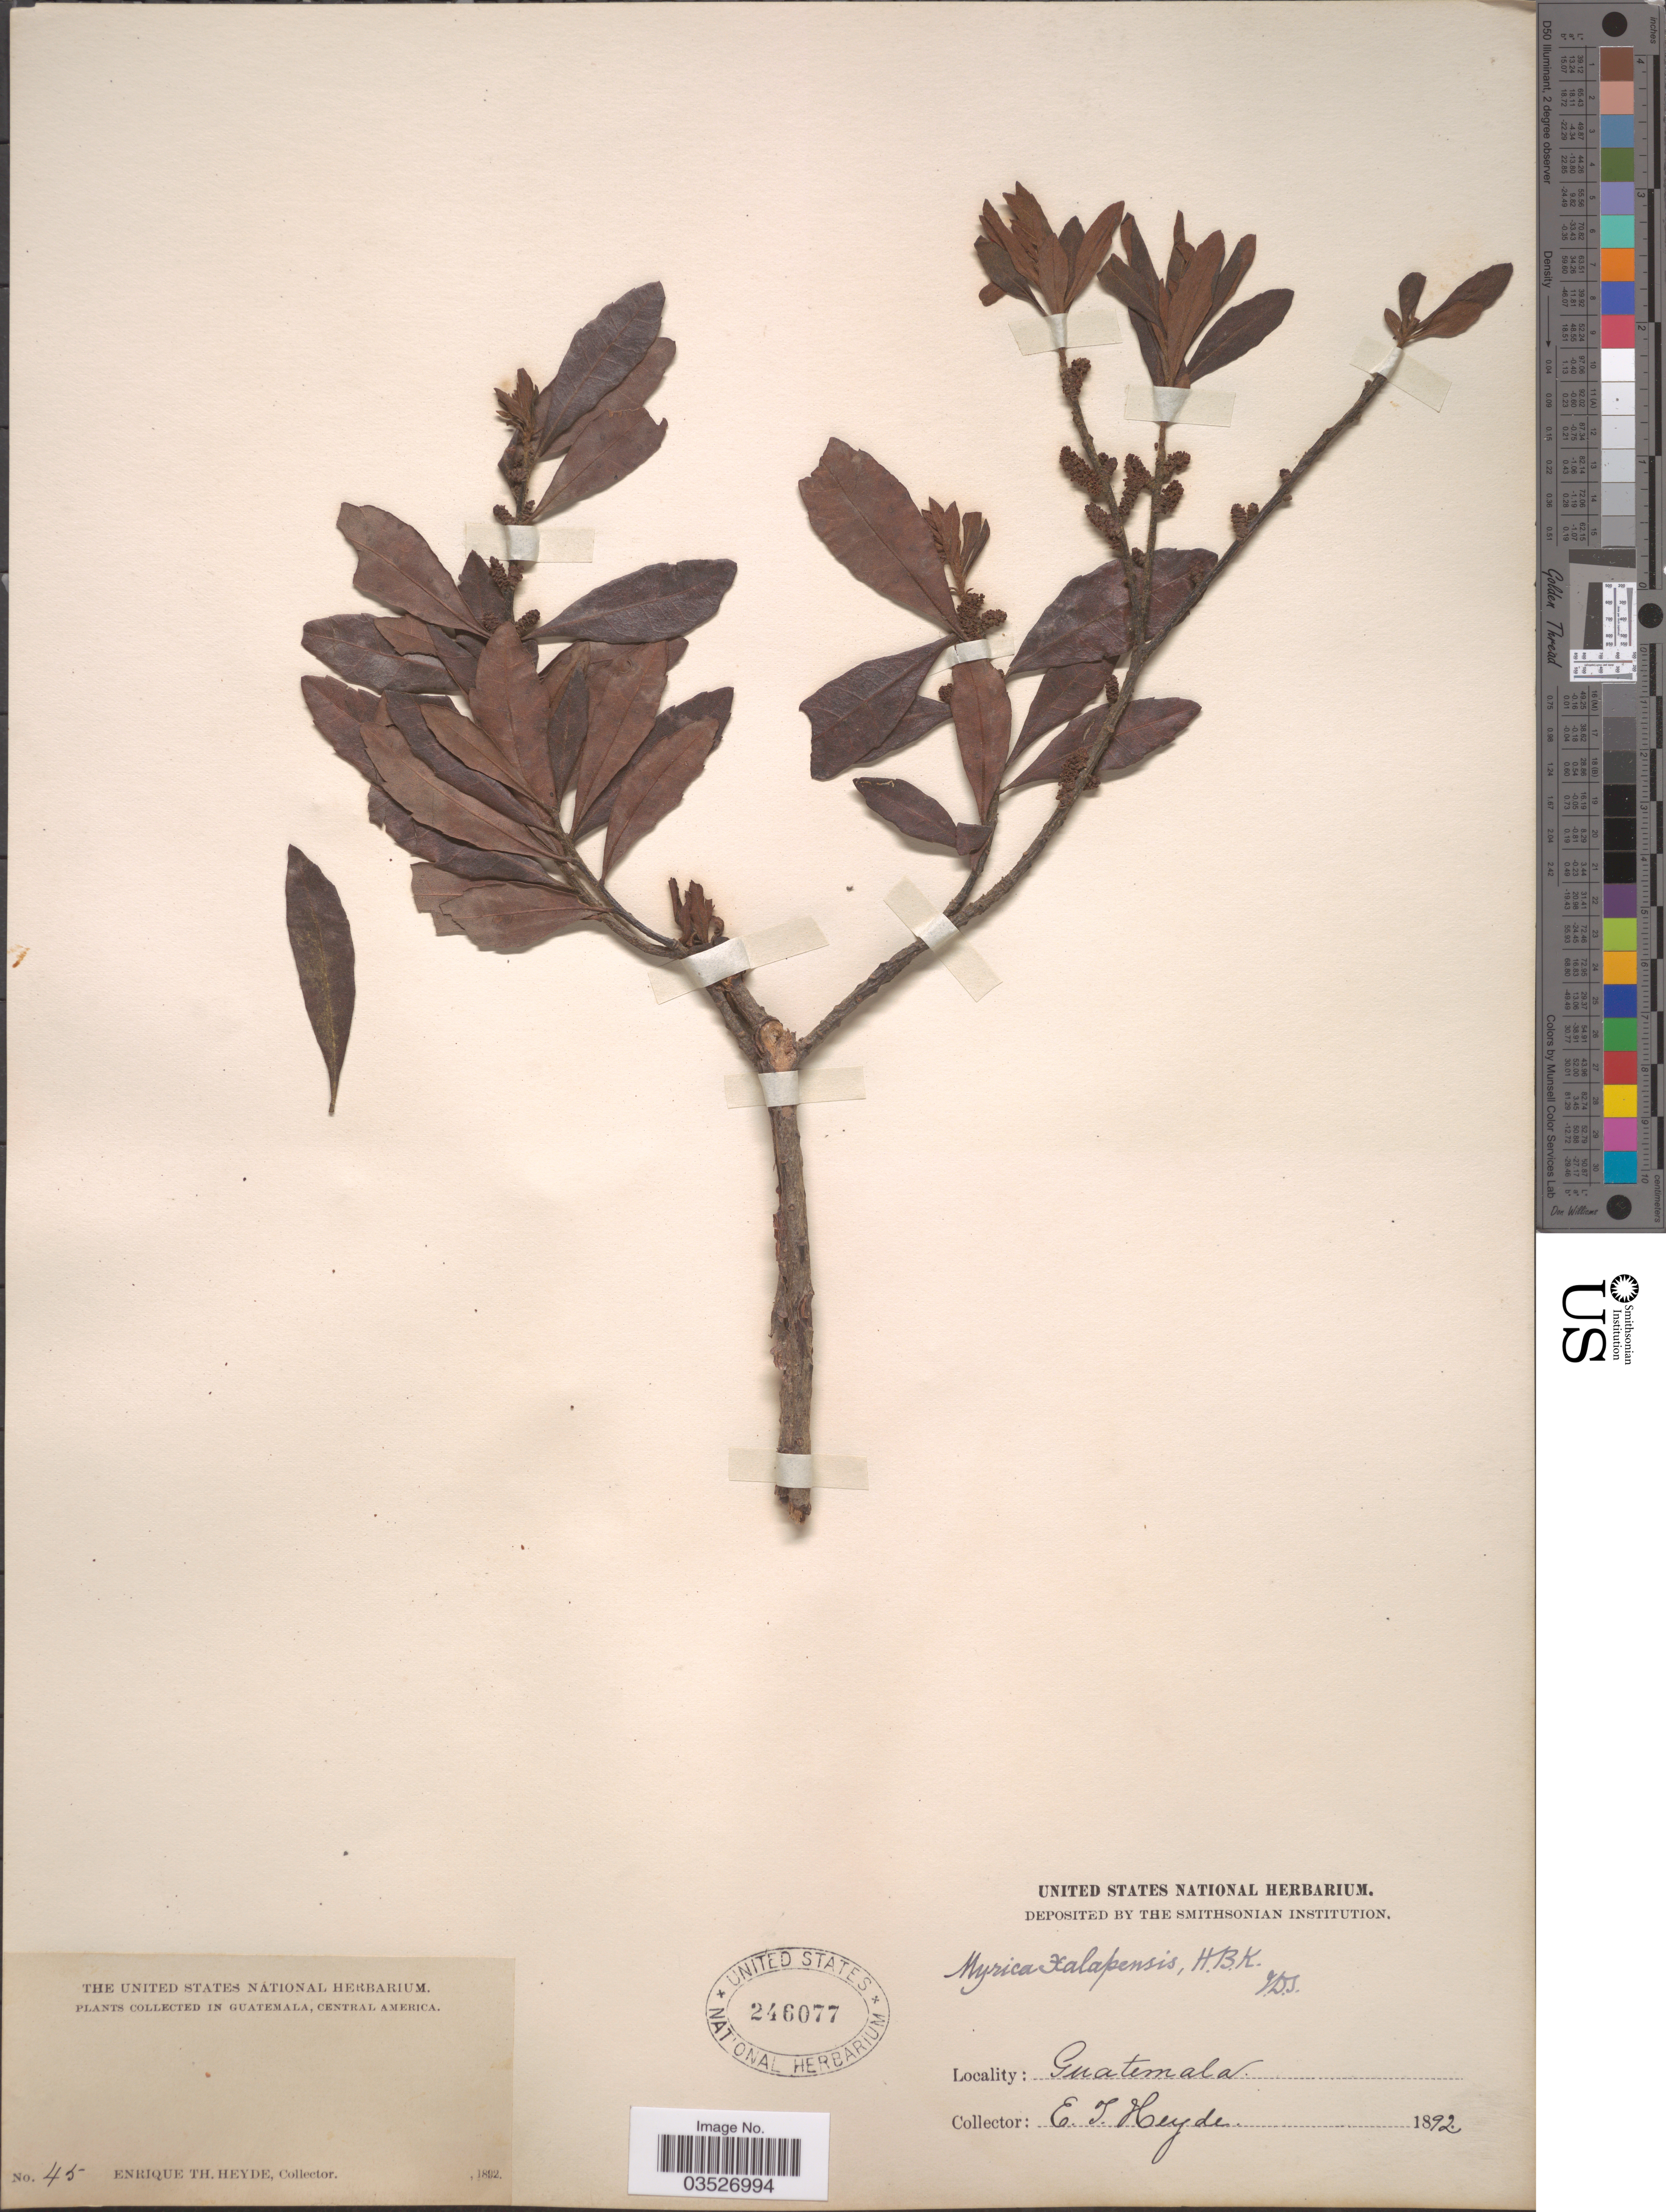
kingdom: Plantae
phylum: Tracheophyta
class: Magnoliopsida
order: Fagales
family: Myricaceae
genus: Morella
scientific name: Morella cerifera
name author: (L.) Small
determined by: Strong, Mark T., (BOT), Smithsonian Institution - National Museum of Natural History (UNITED STATES)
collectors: E. T. Heyde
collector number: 45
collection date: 1892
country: Guatemala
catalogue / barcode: US 246077